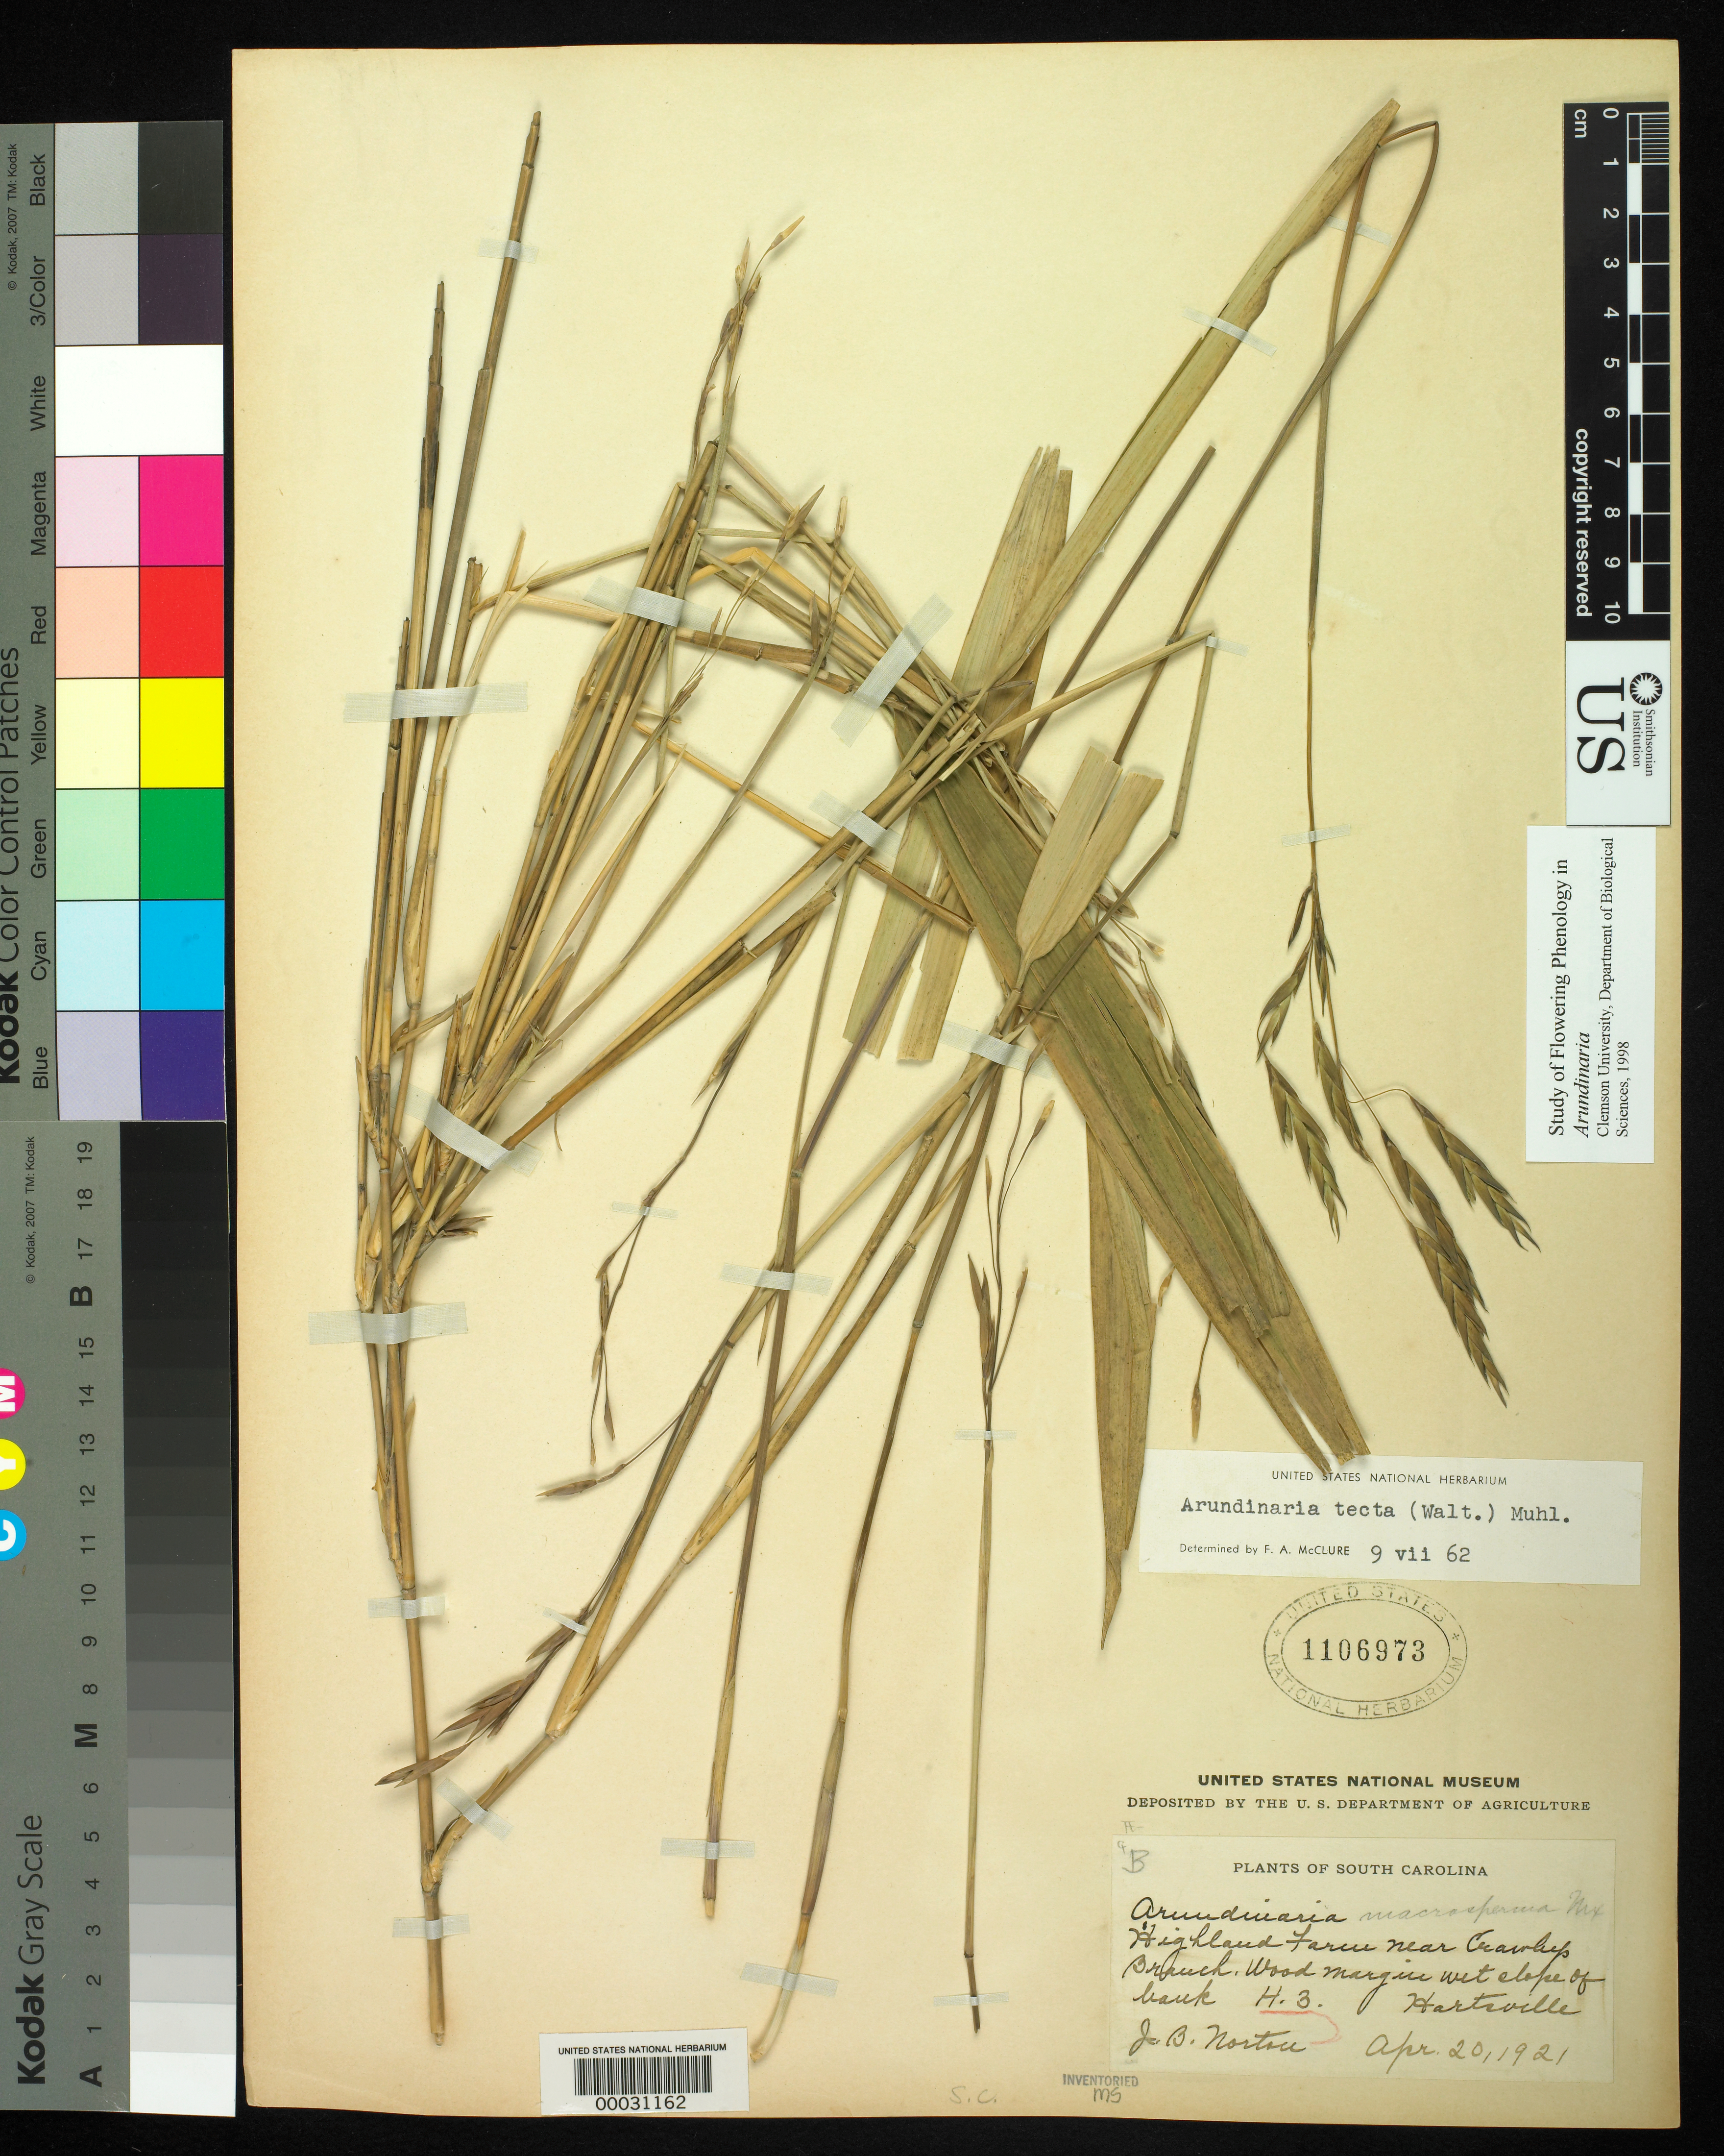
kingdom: Plantae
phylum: Tracheophyta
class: Liliopsida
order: Poales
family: Poaceae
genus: Arundinaria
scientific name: Arundinaria tecta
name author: (Walter) Muhl.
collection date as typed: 20 Apr 1921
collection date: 1921-04-20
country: United States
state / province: South Carolina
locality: Highland farm, crawleys branch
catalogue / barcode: US 1106973